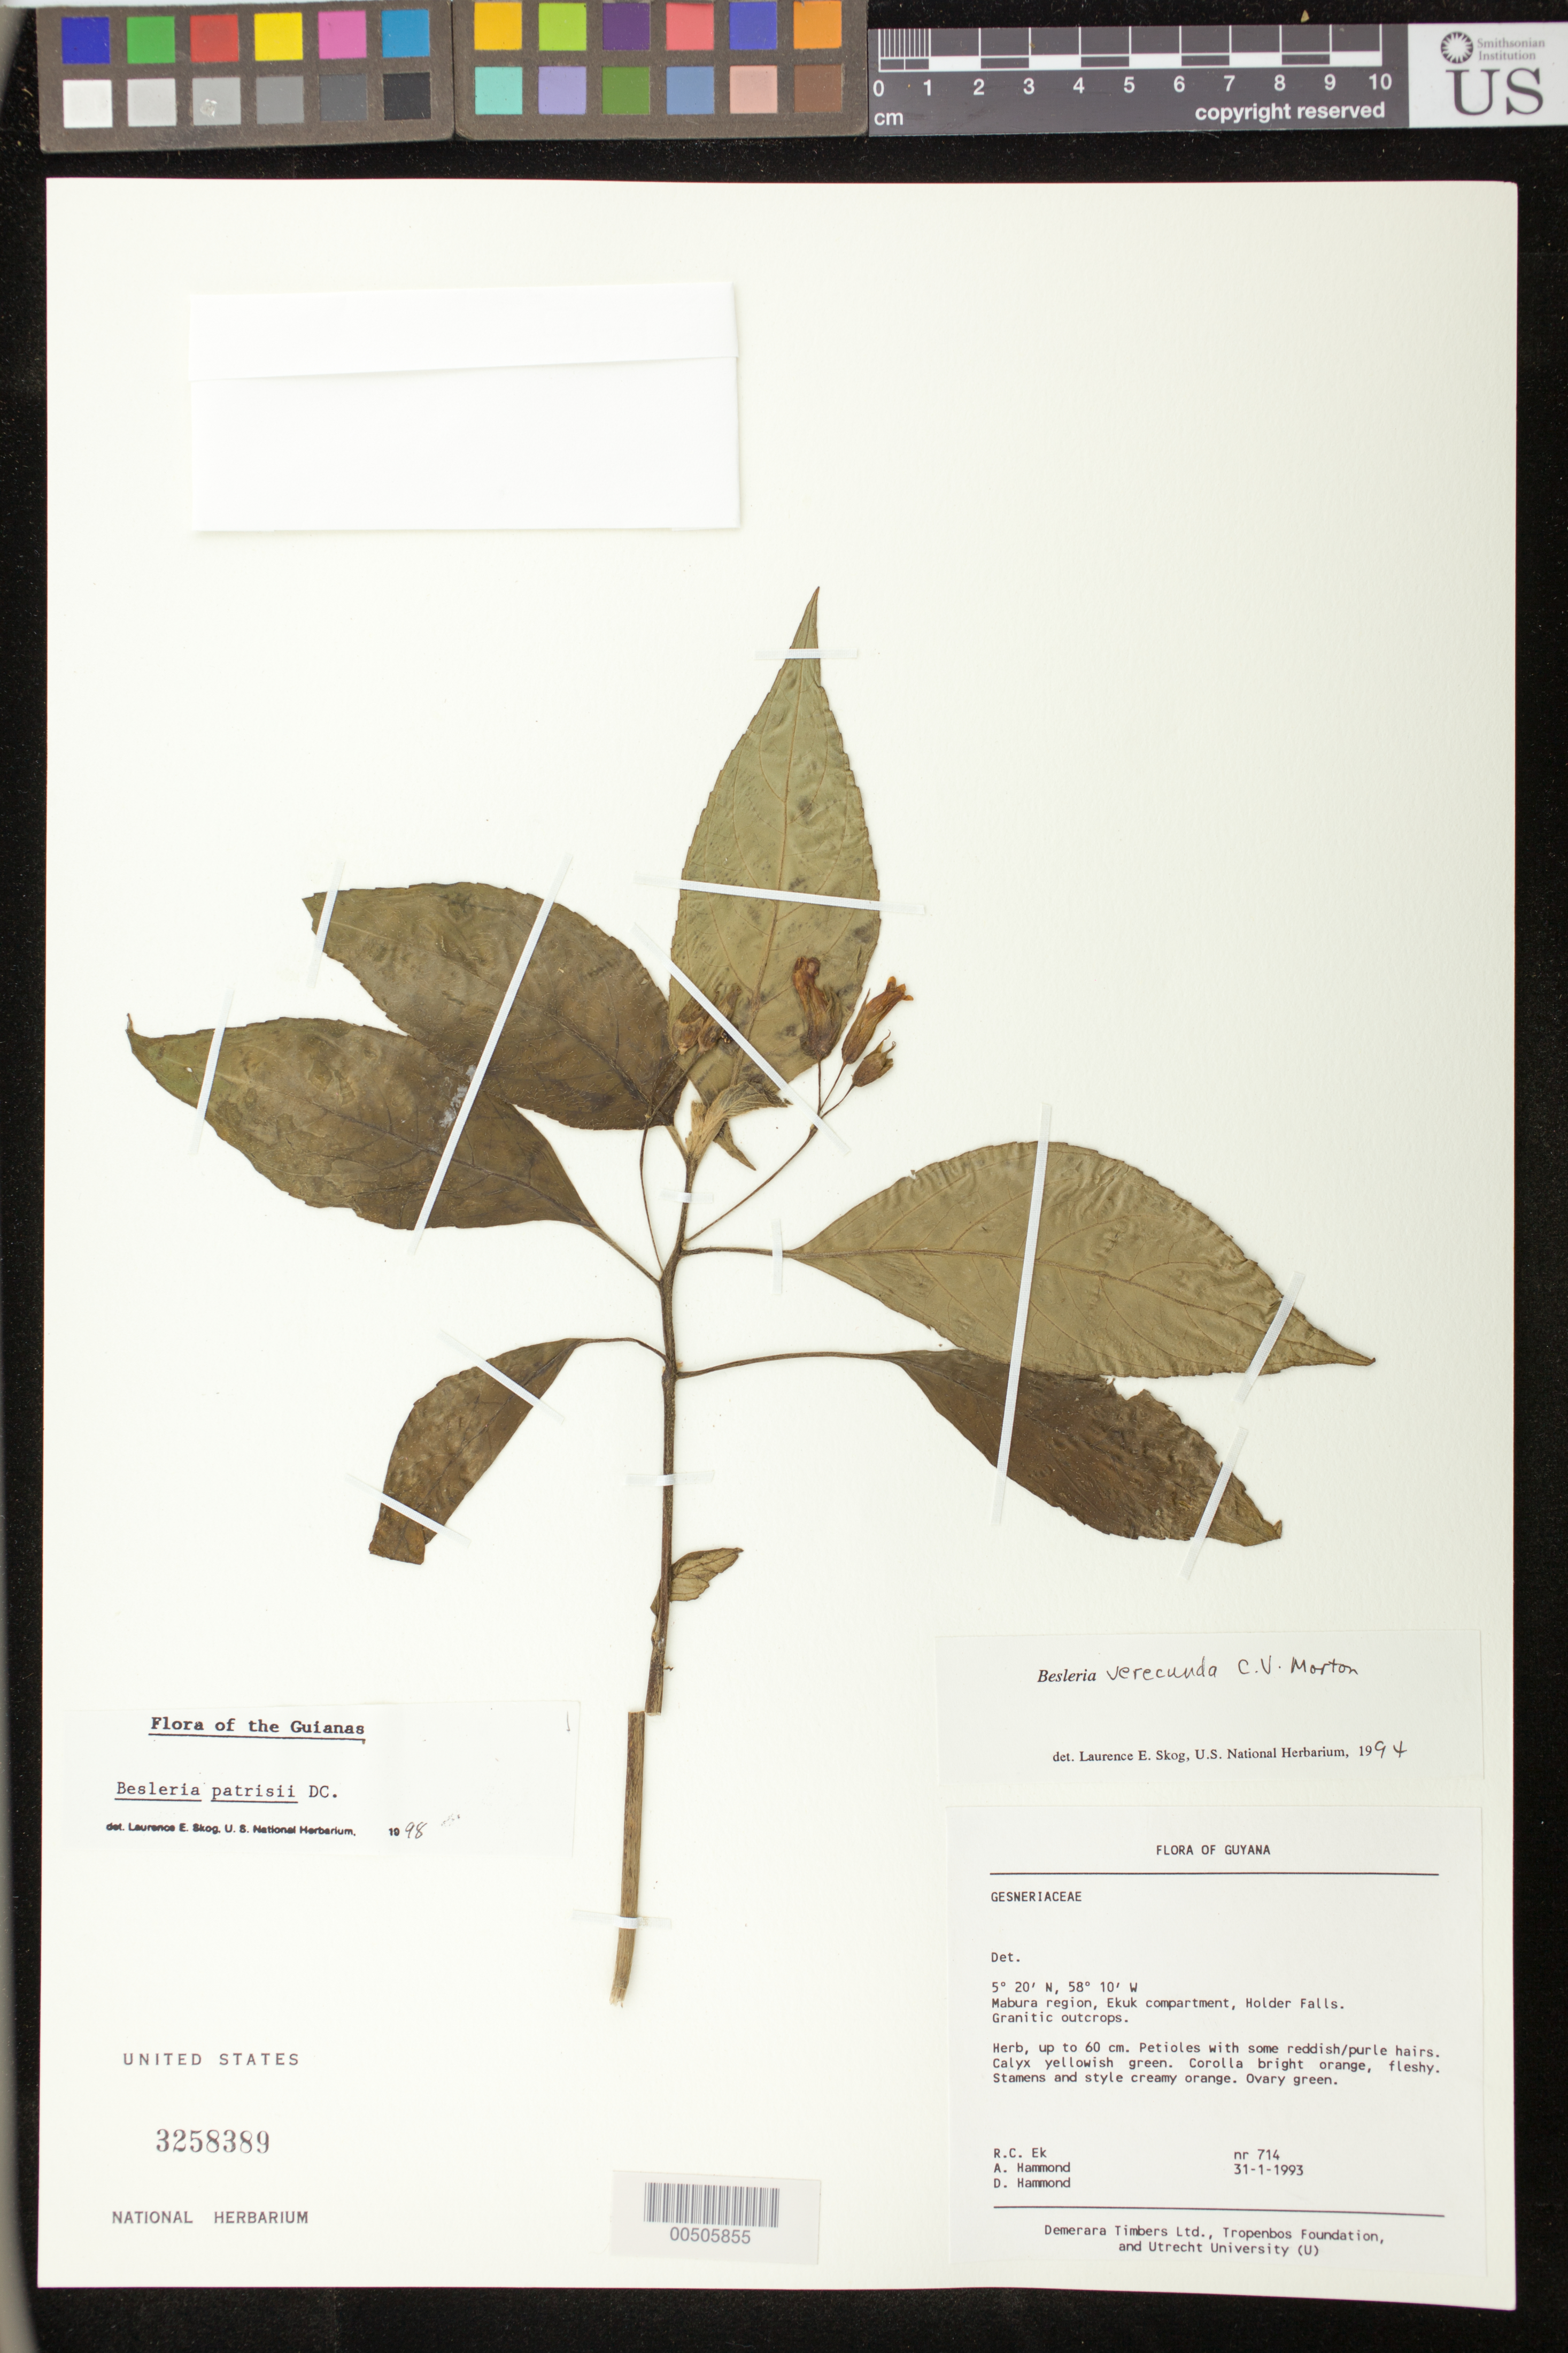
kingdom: Plantae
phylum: Tracheophyta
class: Magnoliopsida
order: Lamiales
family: Gesneriaceae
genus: Besleria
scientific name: Besleria patrisii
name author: DC.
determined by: Skog, Laurence E.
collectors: R. C. Ek, A. Hammond & D. Hammond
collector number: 714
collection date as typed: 31 Jan 1993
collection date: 1993-01-31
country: Guyana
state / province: U. Demerara-Berbice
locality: Mabura region, Ekuk compartment, Holder Falls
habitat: Granitic outcrops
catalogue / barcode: US 3258389